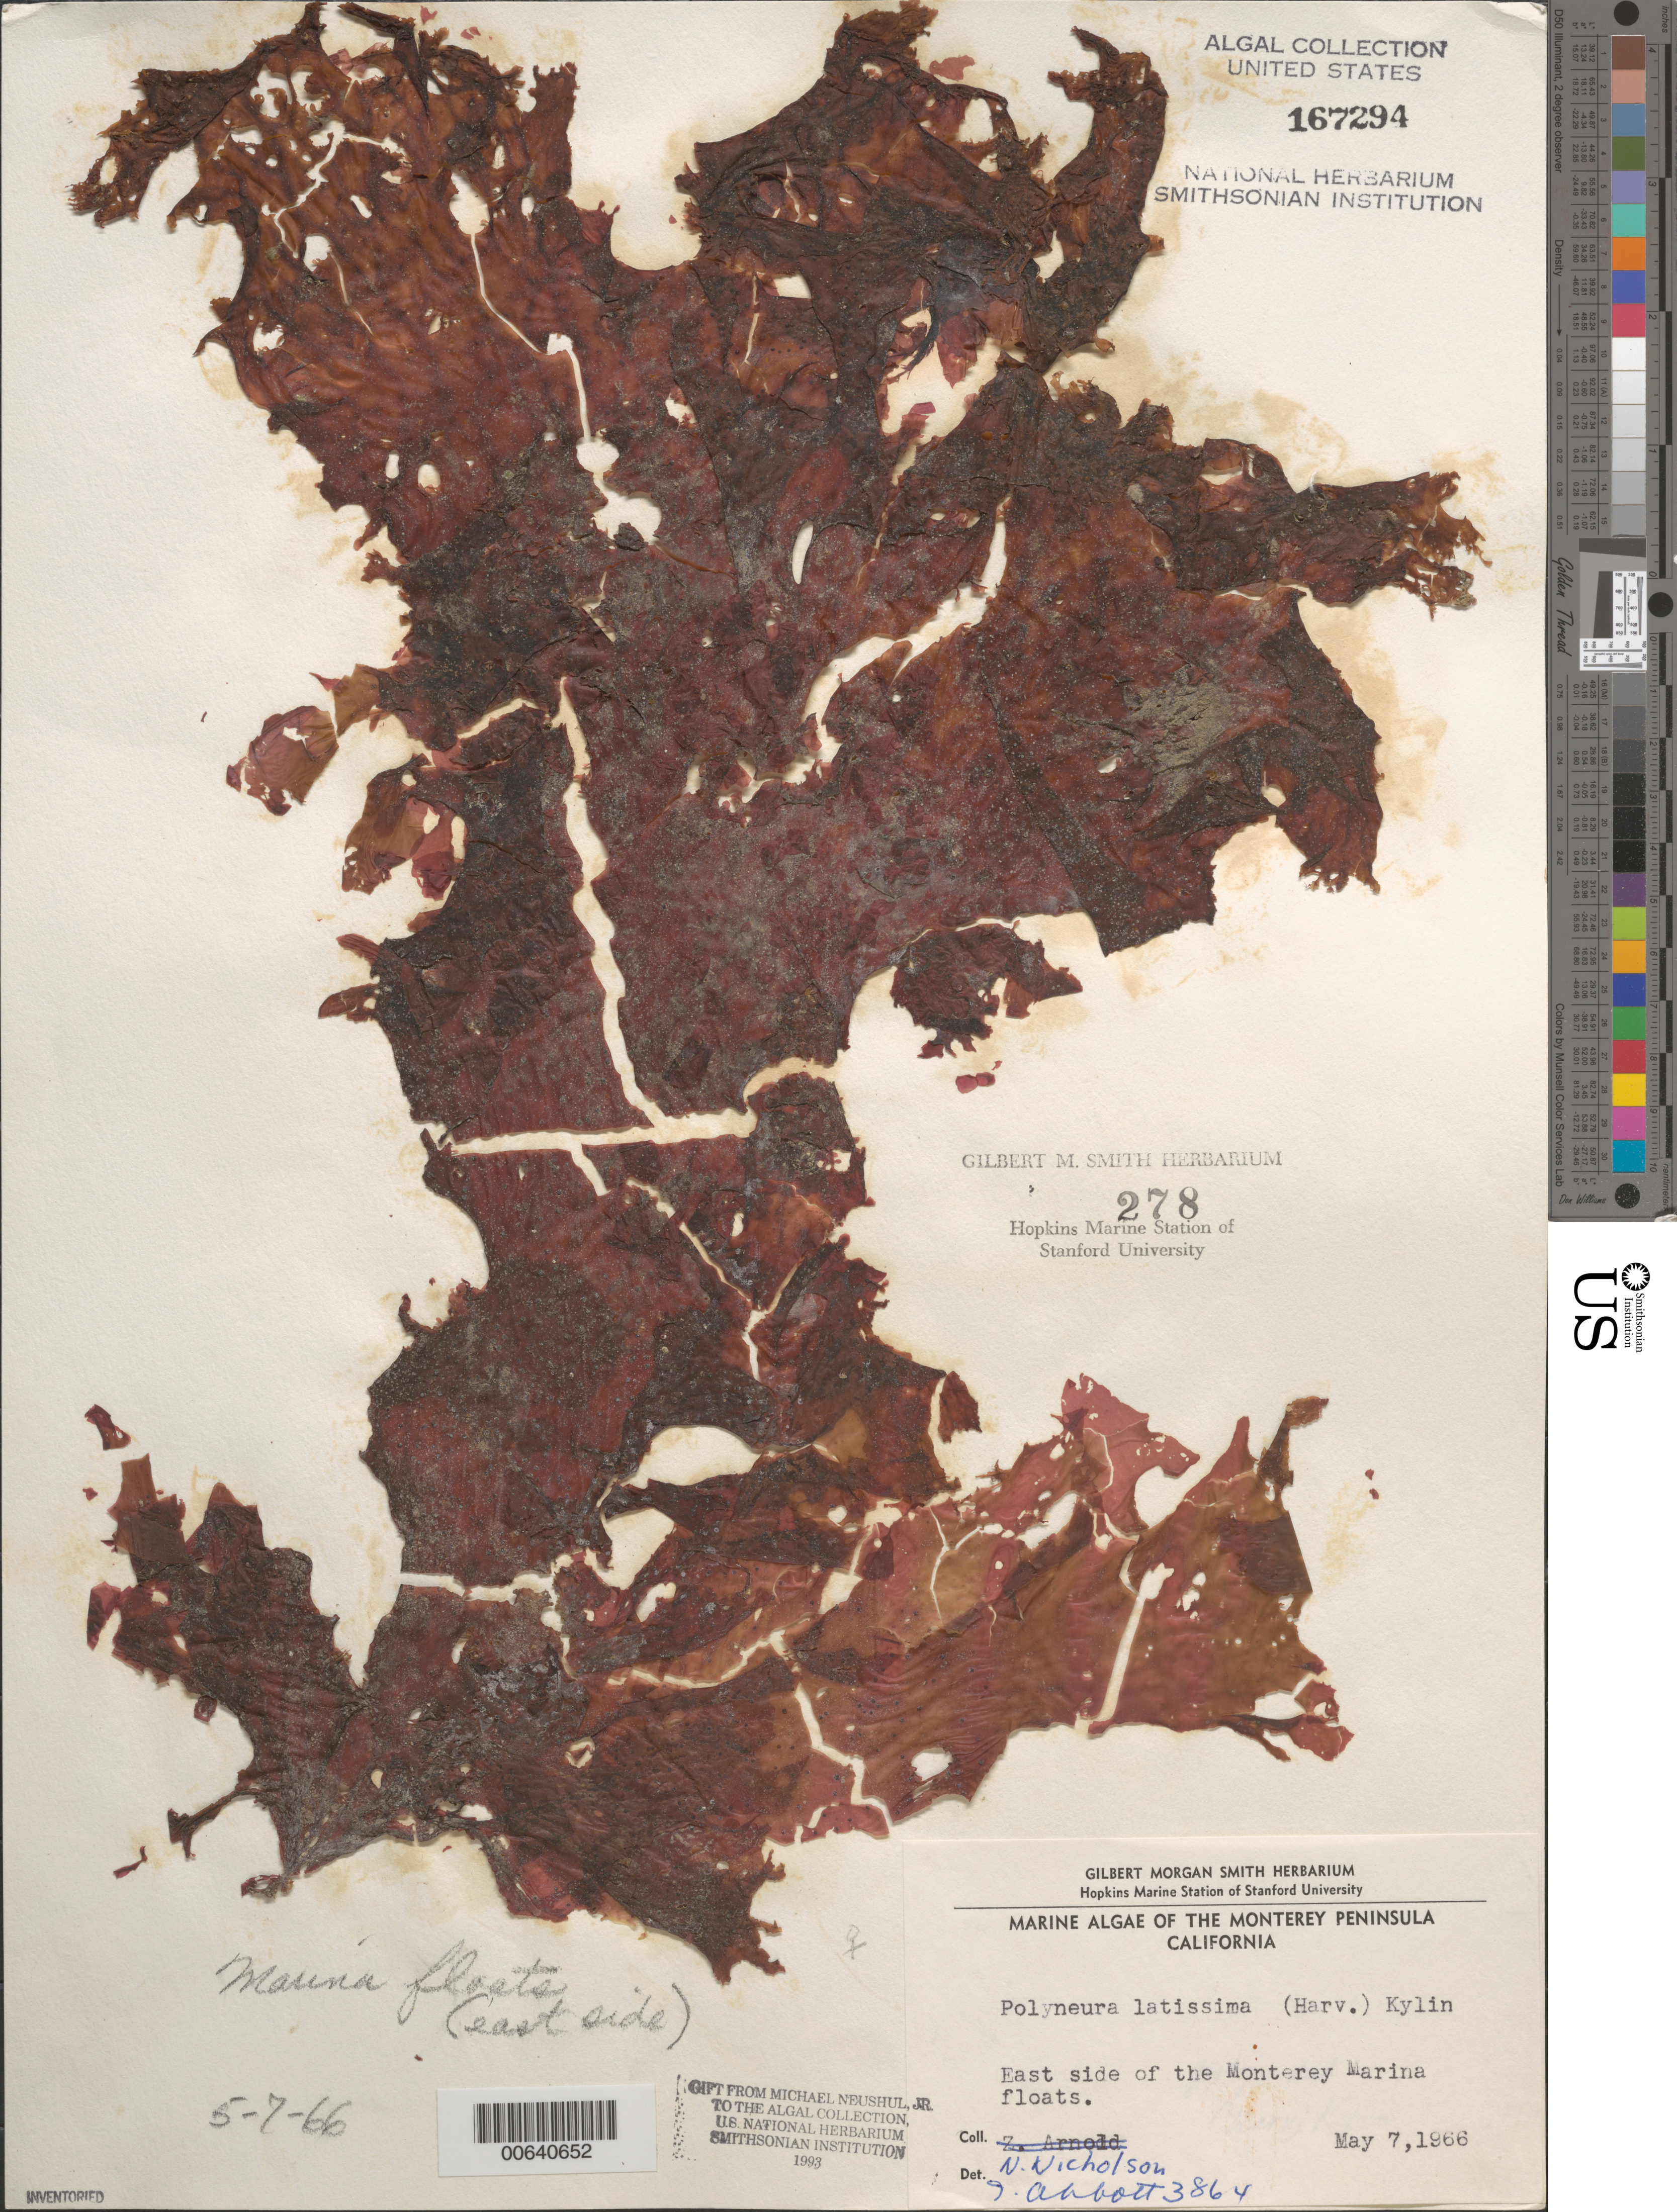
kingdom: Plantae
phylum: Rhodophyta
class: Florideophyceae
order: Ceramiales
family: Delesseriaceae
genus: Polyneura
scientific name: Polyneura latissima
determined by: Abbott, Isabella A.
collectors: N. Nicholson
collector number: IAA 3864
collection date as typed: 07 May 1966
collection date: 1966-05-07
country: United States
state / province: California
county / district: Monterey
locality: Monterey Marina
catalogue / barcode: US 167294